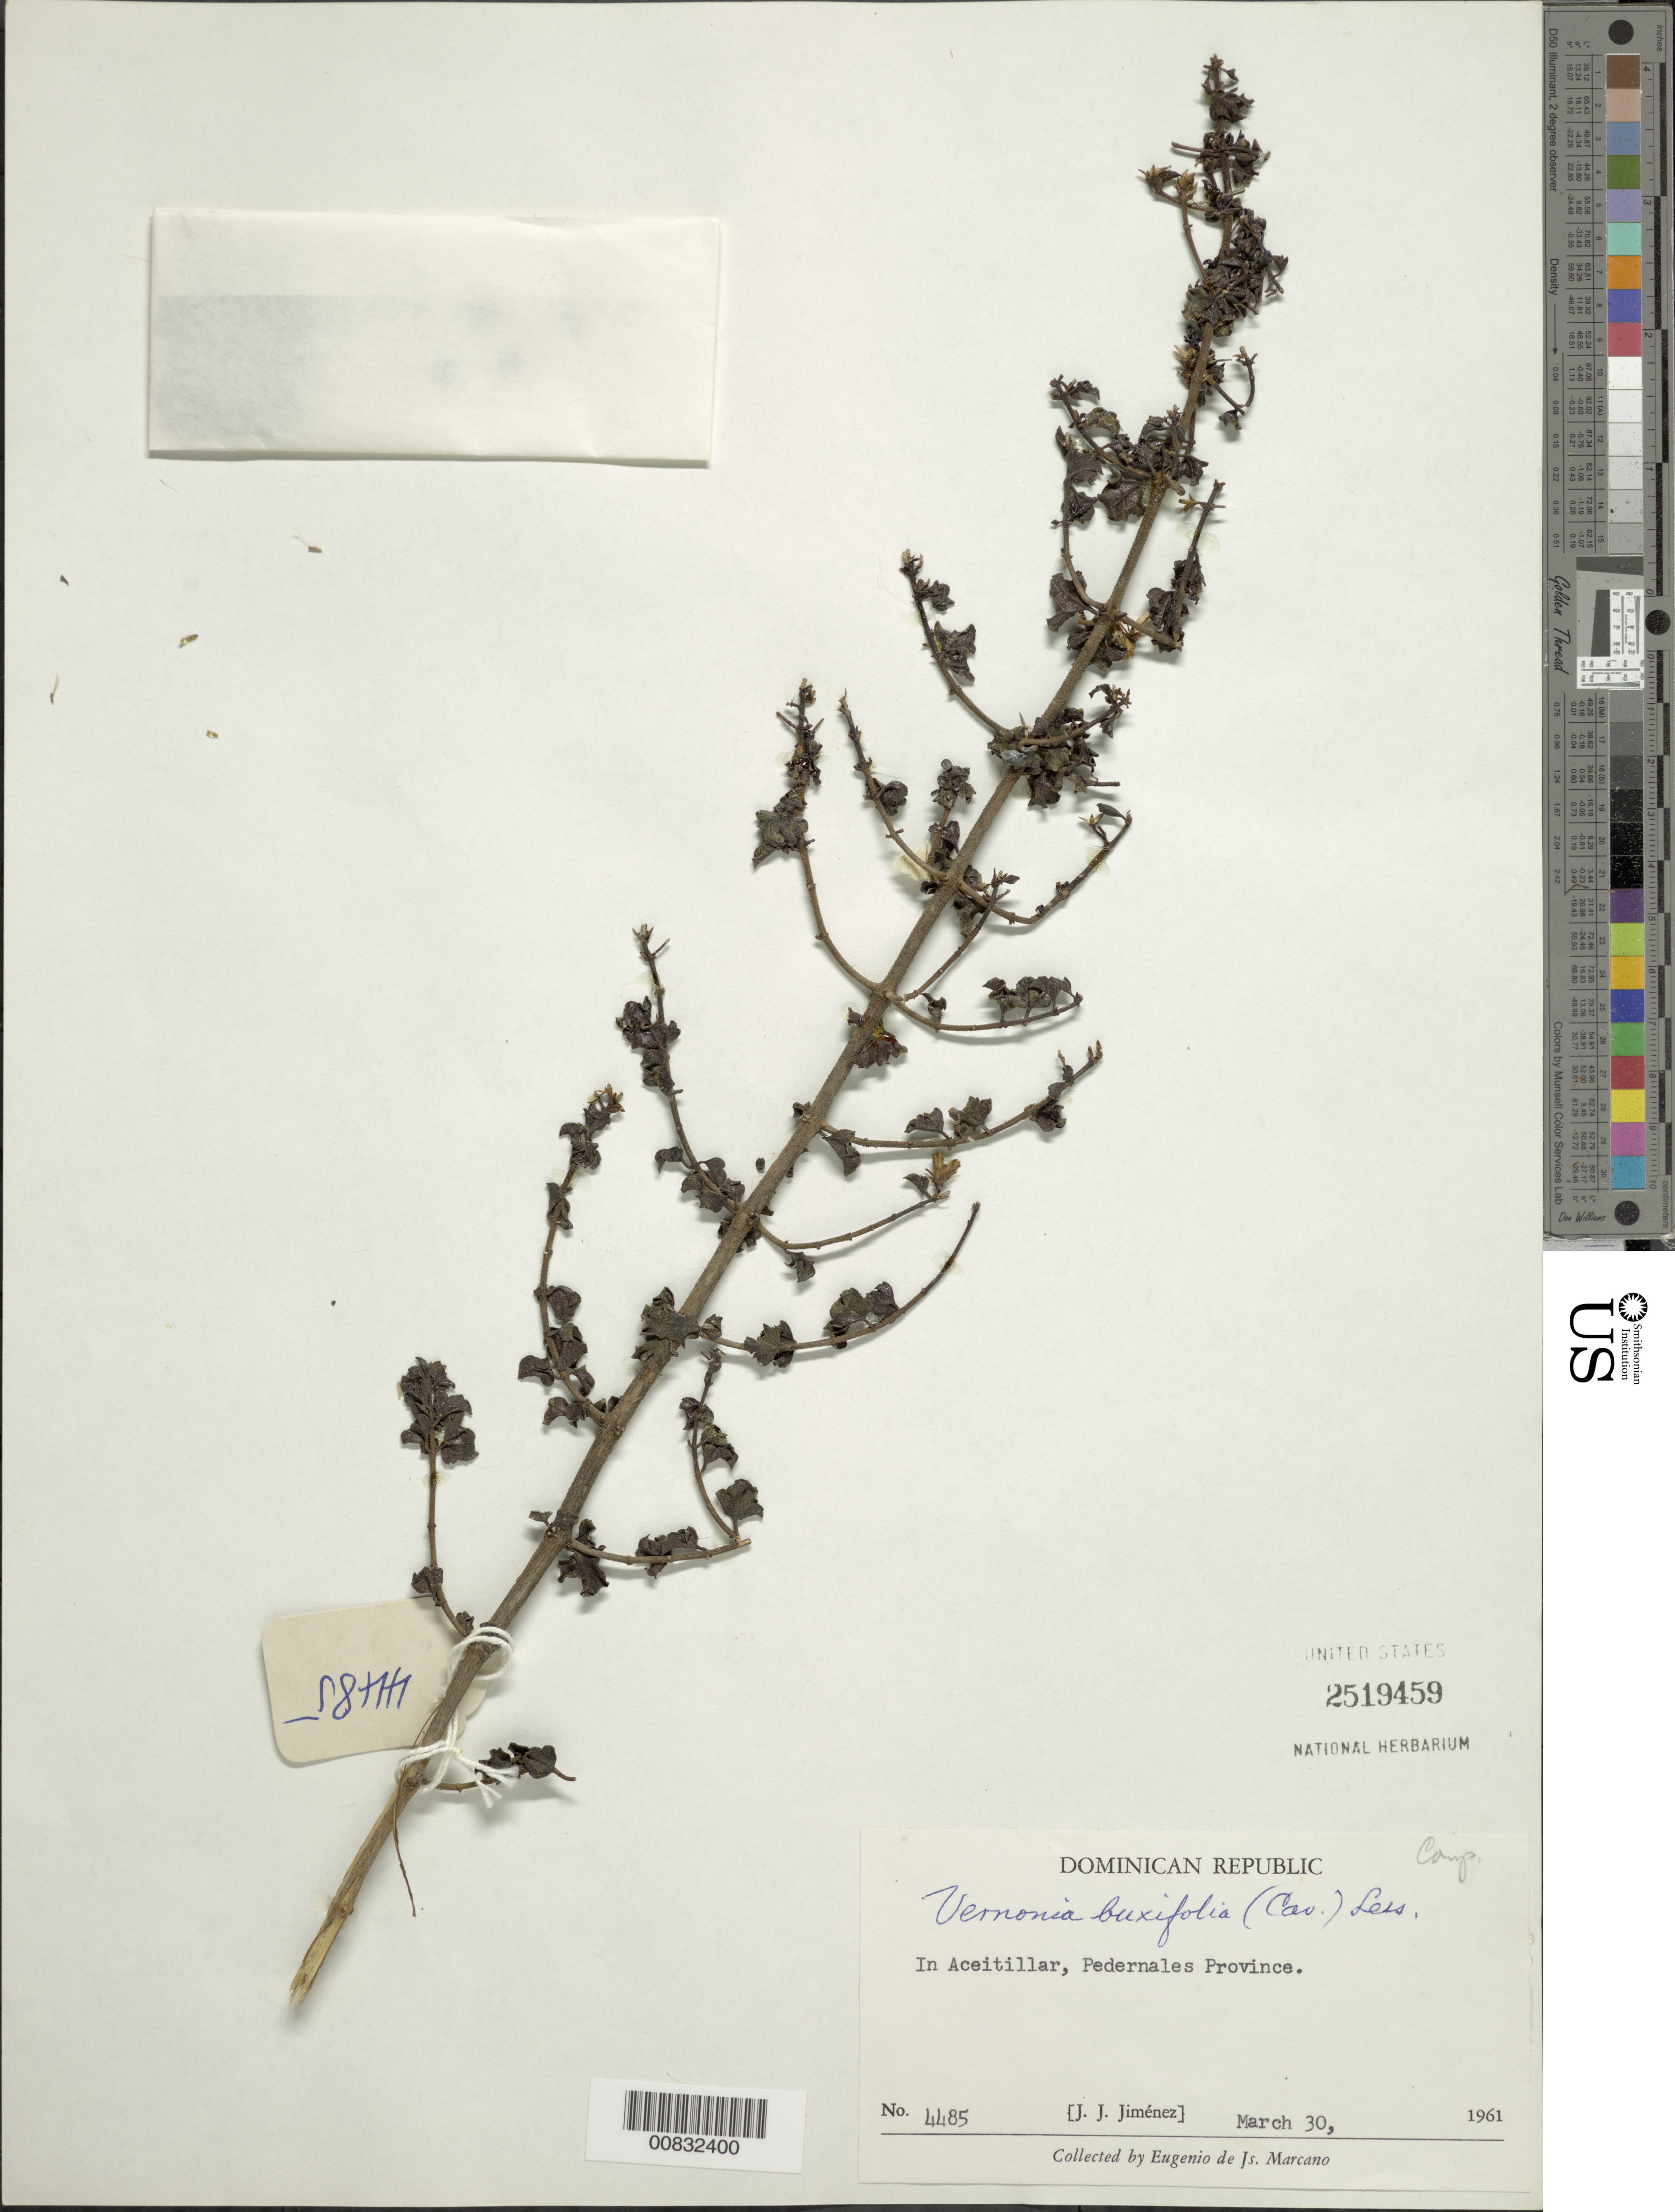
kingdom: Plantae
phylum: Tracheophyta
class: Magnoliopsida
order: Asterales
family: Asteraceae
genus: Vernonanthura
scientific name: Vernonanthura buxifolia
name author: (Less.) H. Rob.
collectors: J. J. Jiménez Almonte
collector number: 4485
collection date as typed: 30 Mar 1961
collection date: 1961-03-30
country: Dominican Republic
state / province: Pedernales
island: Hispaniola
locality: In Aceitillar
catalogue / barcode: US 2519459